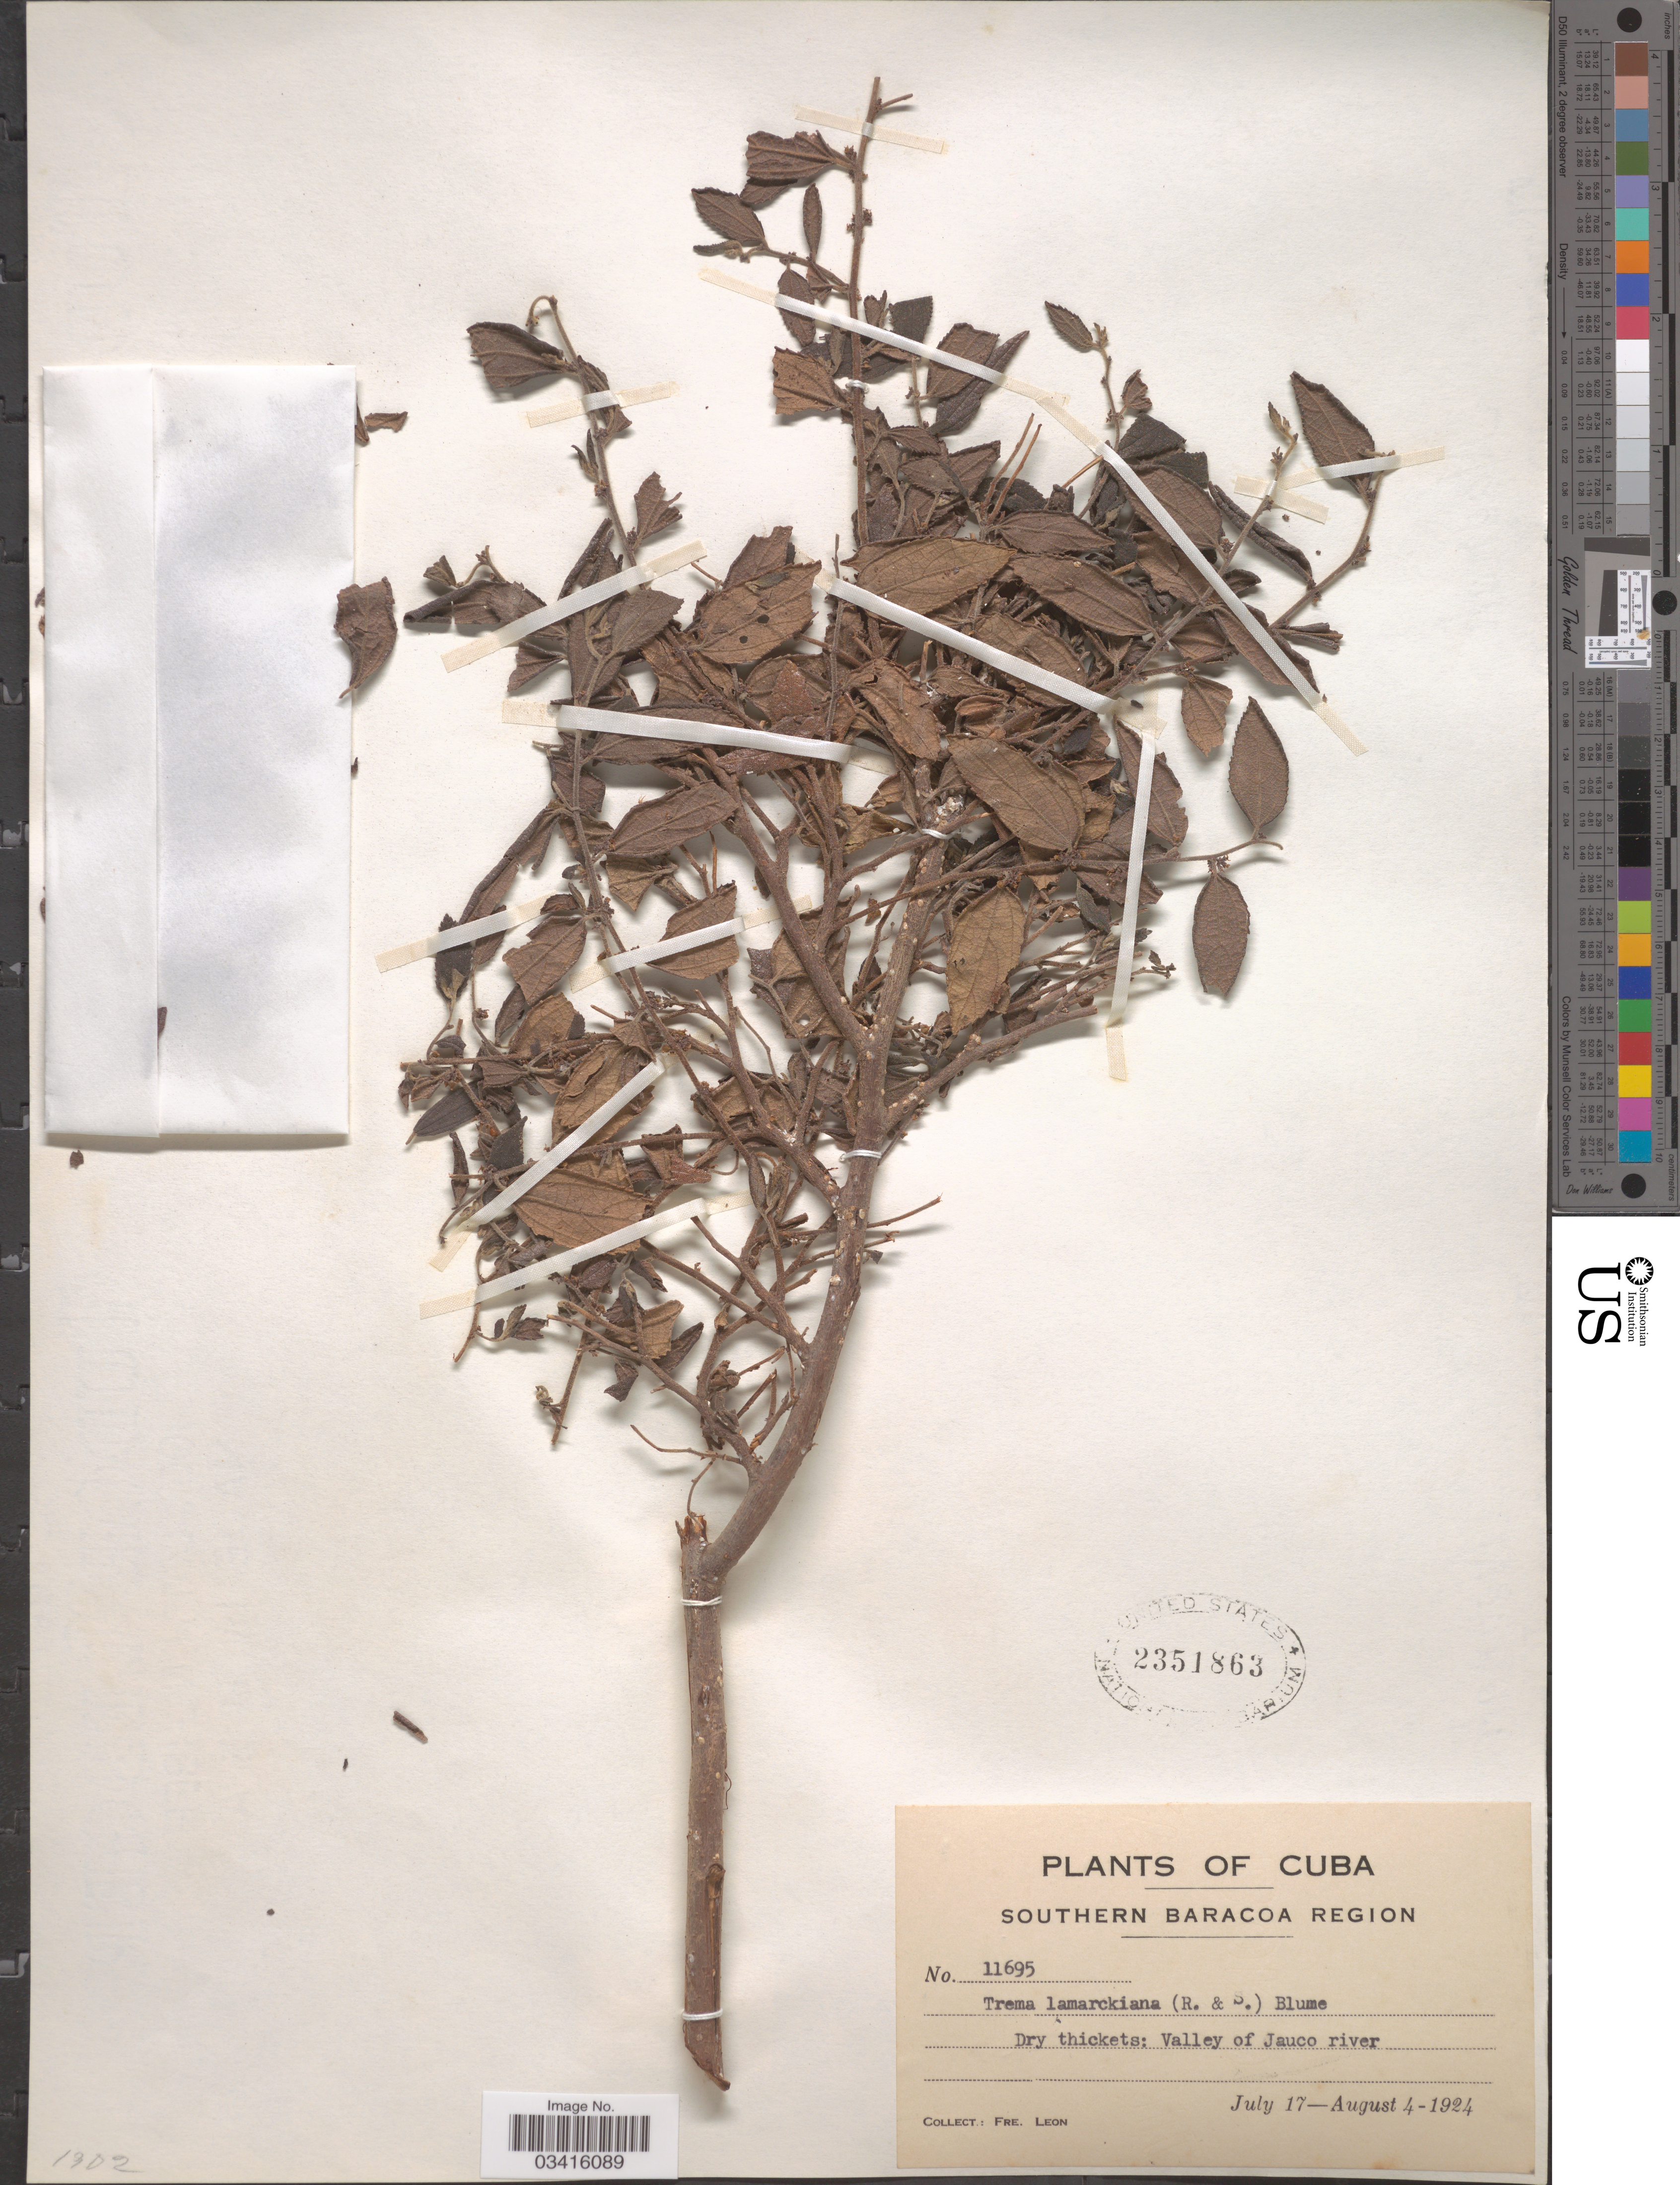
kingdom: Plantae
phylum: Tracheophyta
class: Magnoliopsida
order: Rosales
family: Cannabaceae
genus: Trema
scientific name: Trema lamarckianum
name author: (Schult.) Blume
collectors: Bro. León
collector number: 11695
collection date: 1924-07-17/1924-08-04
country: Cuba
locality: Southern Baracoa Region. Valley of Jauco river.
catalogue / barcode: US 2351863